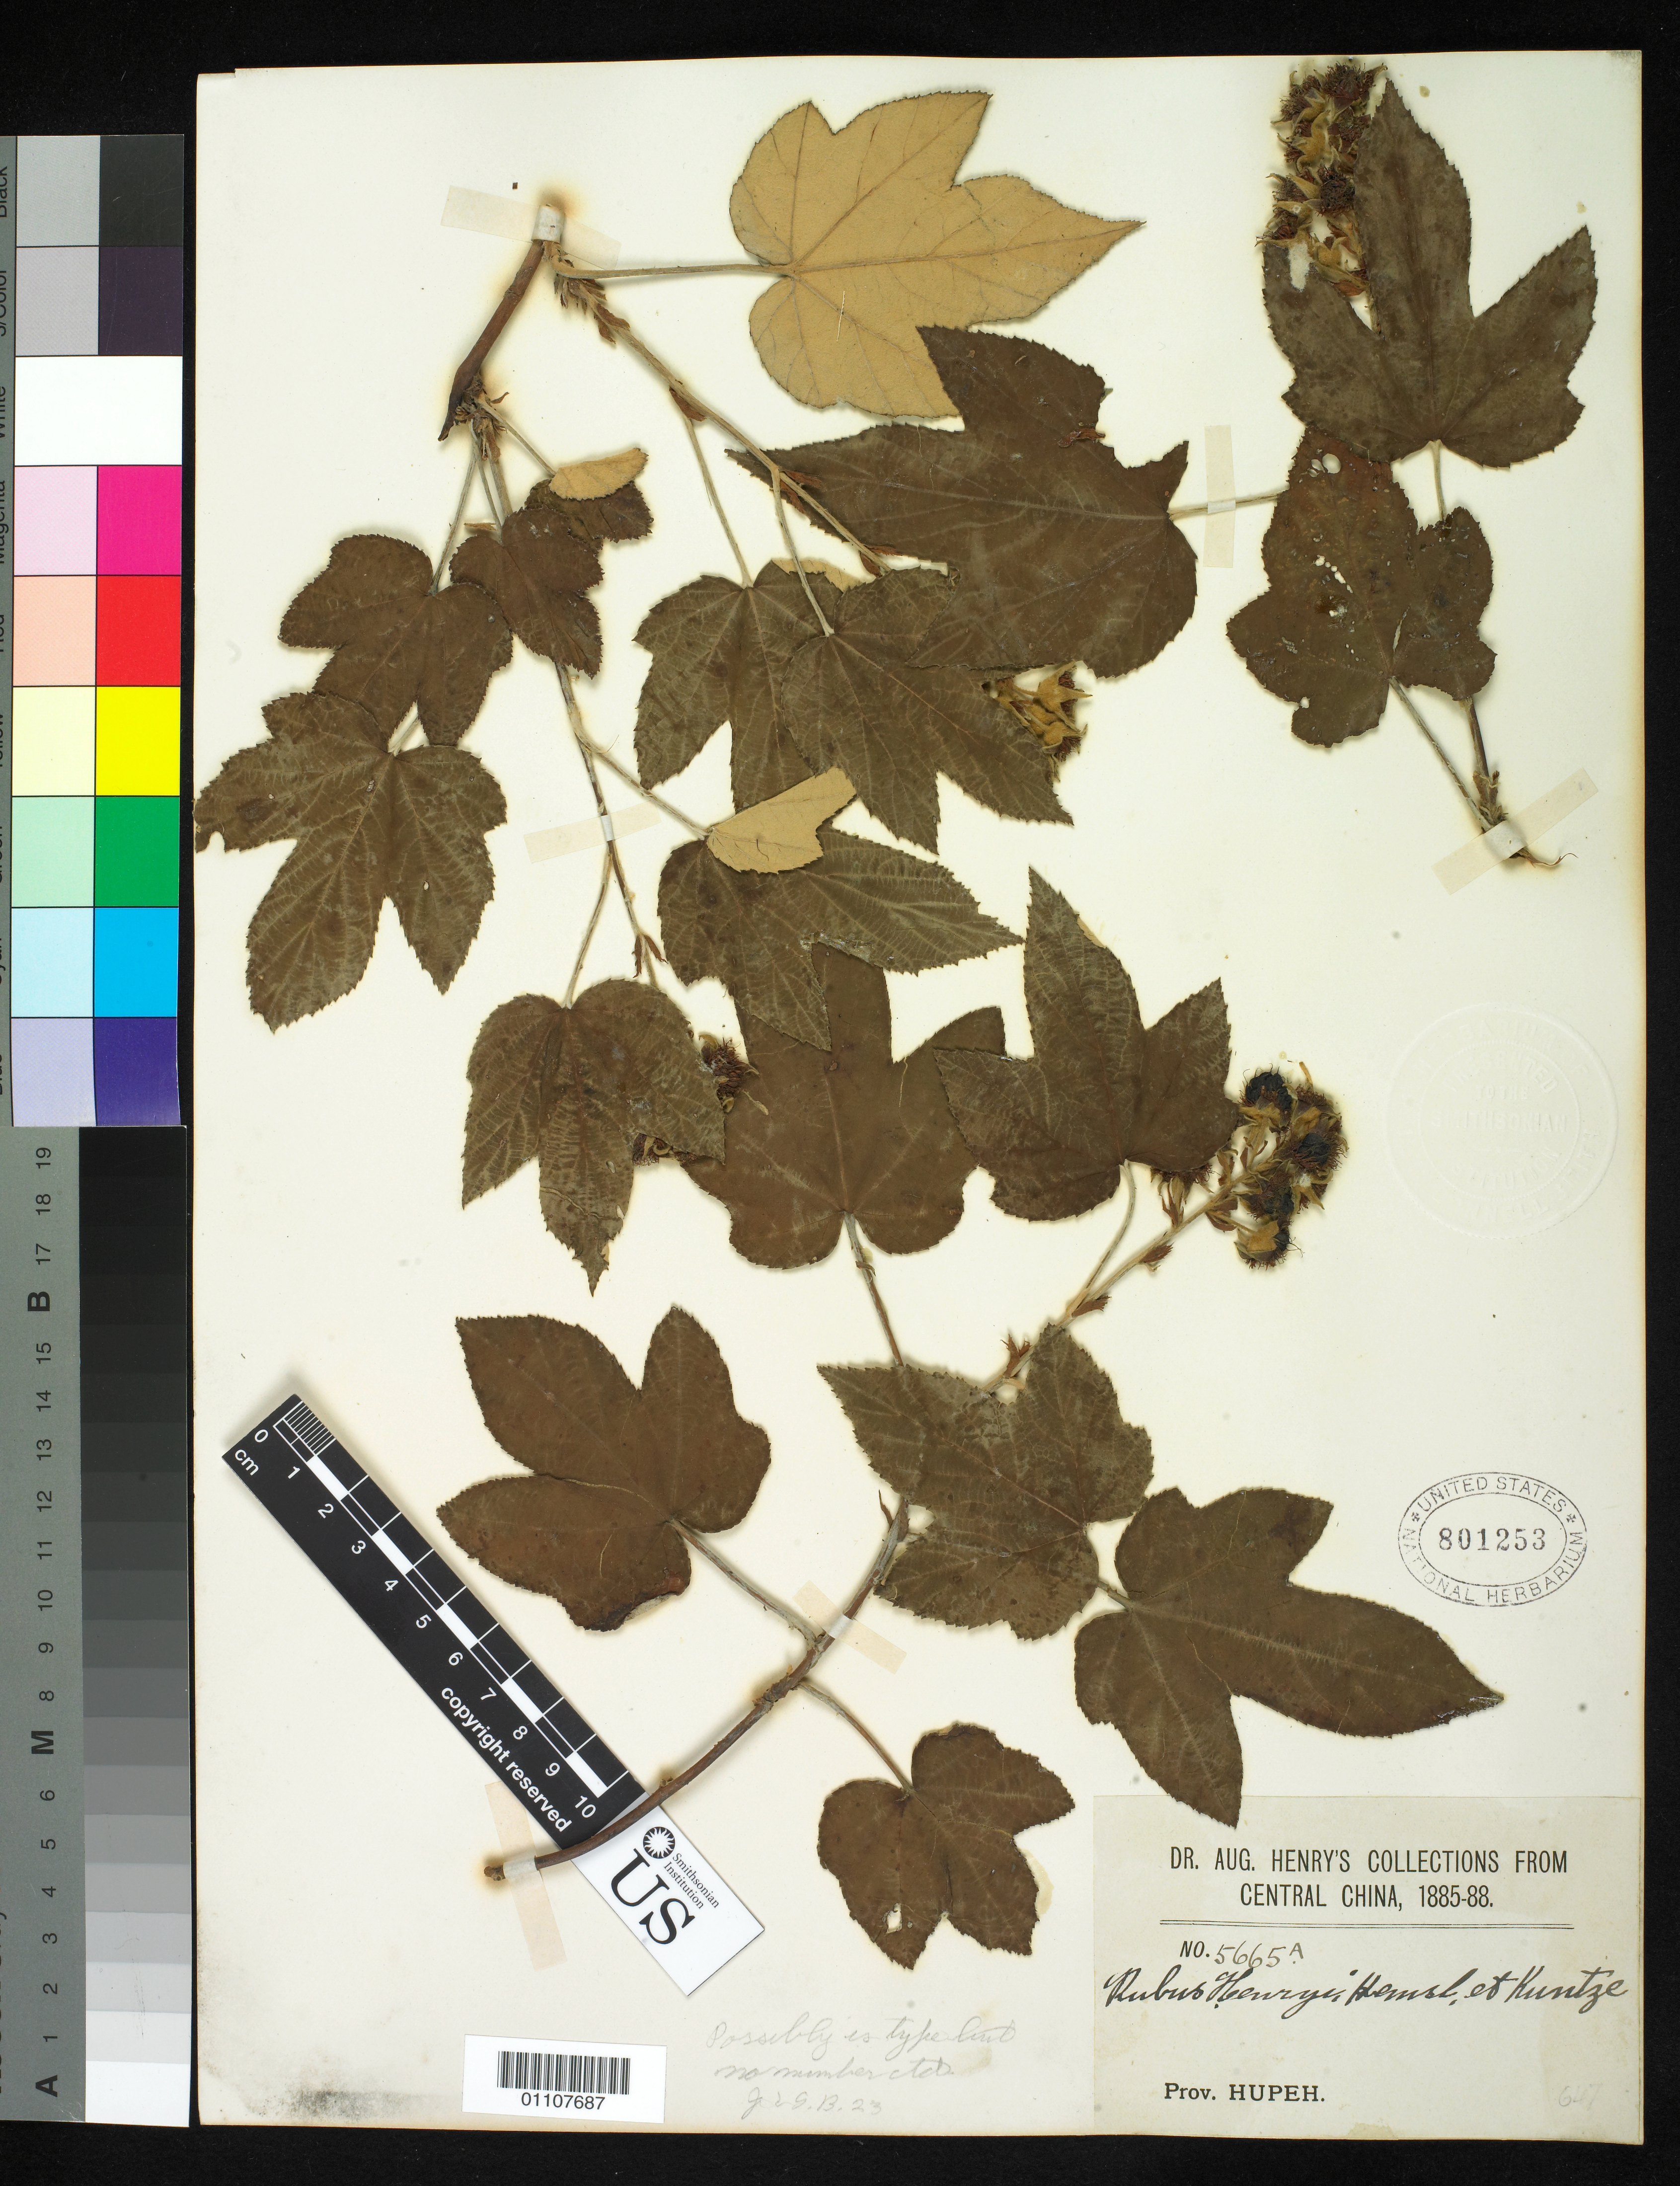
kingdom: Plantae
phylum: Tracheophyta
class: Magnoliopsida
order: Rosales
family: Rosaceae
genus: Rubus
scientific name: Rubus henryi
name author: Hemsl. & Kuntze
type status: Possible Type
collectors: A. Henry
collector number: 5665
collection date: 1885/1888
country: China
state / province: Hubei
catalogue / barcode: US 801253